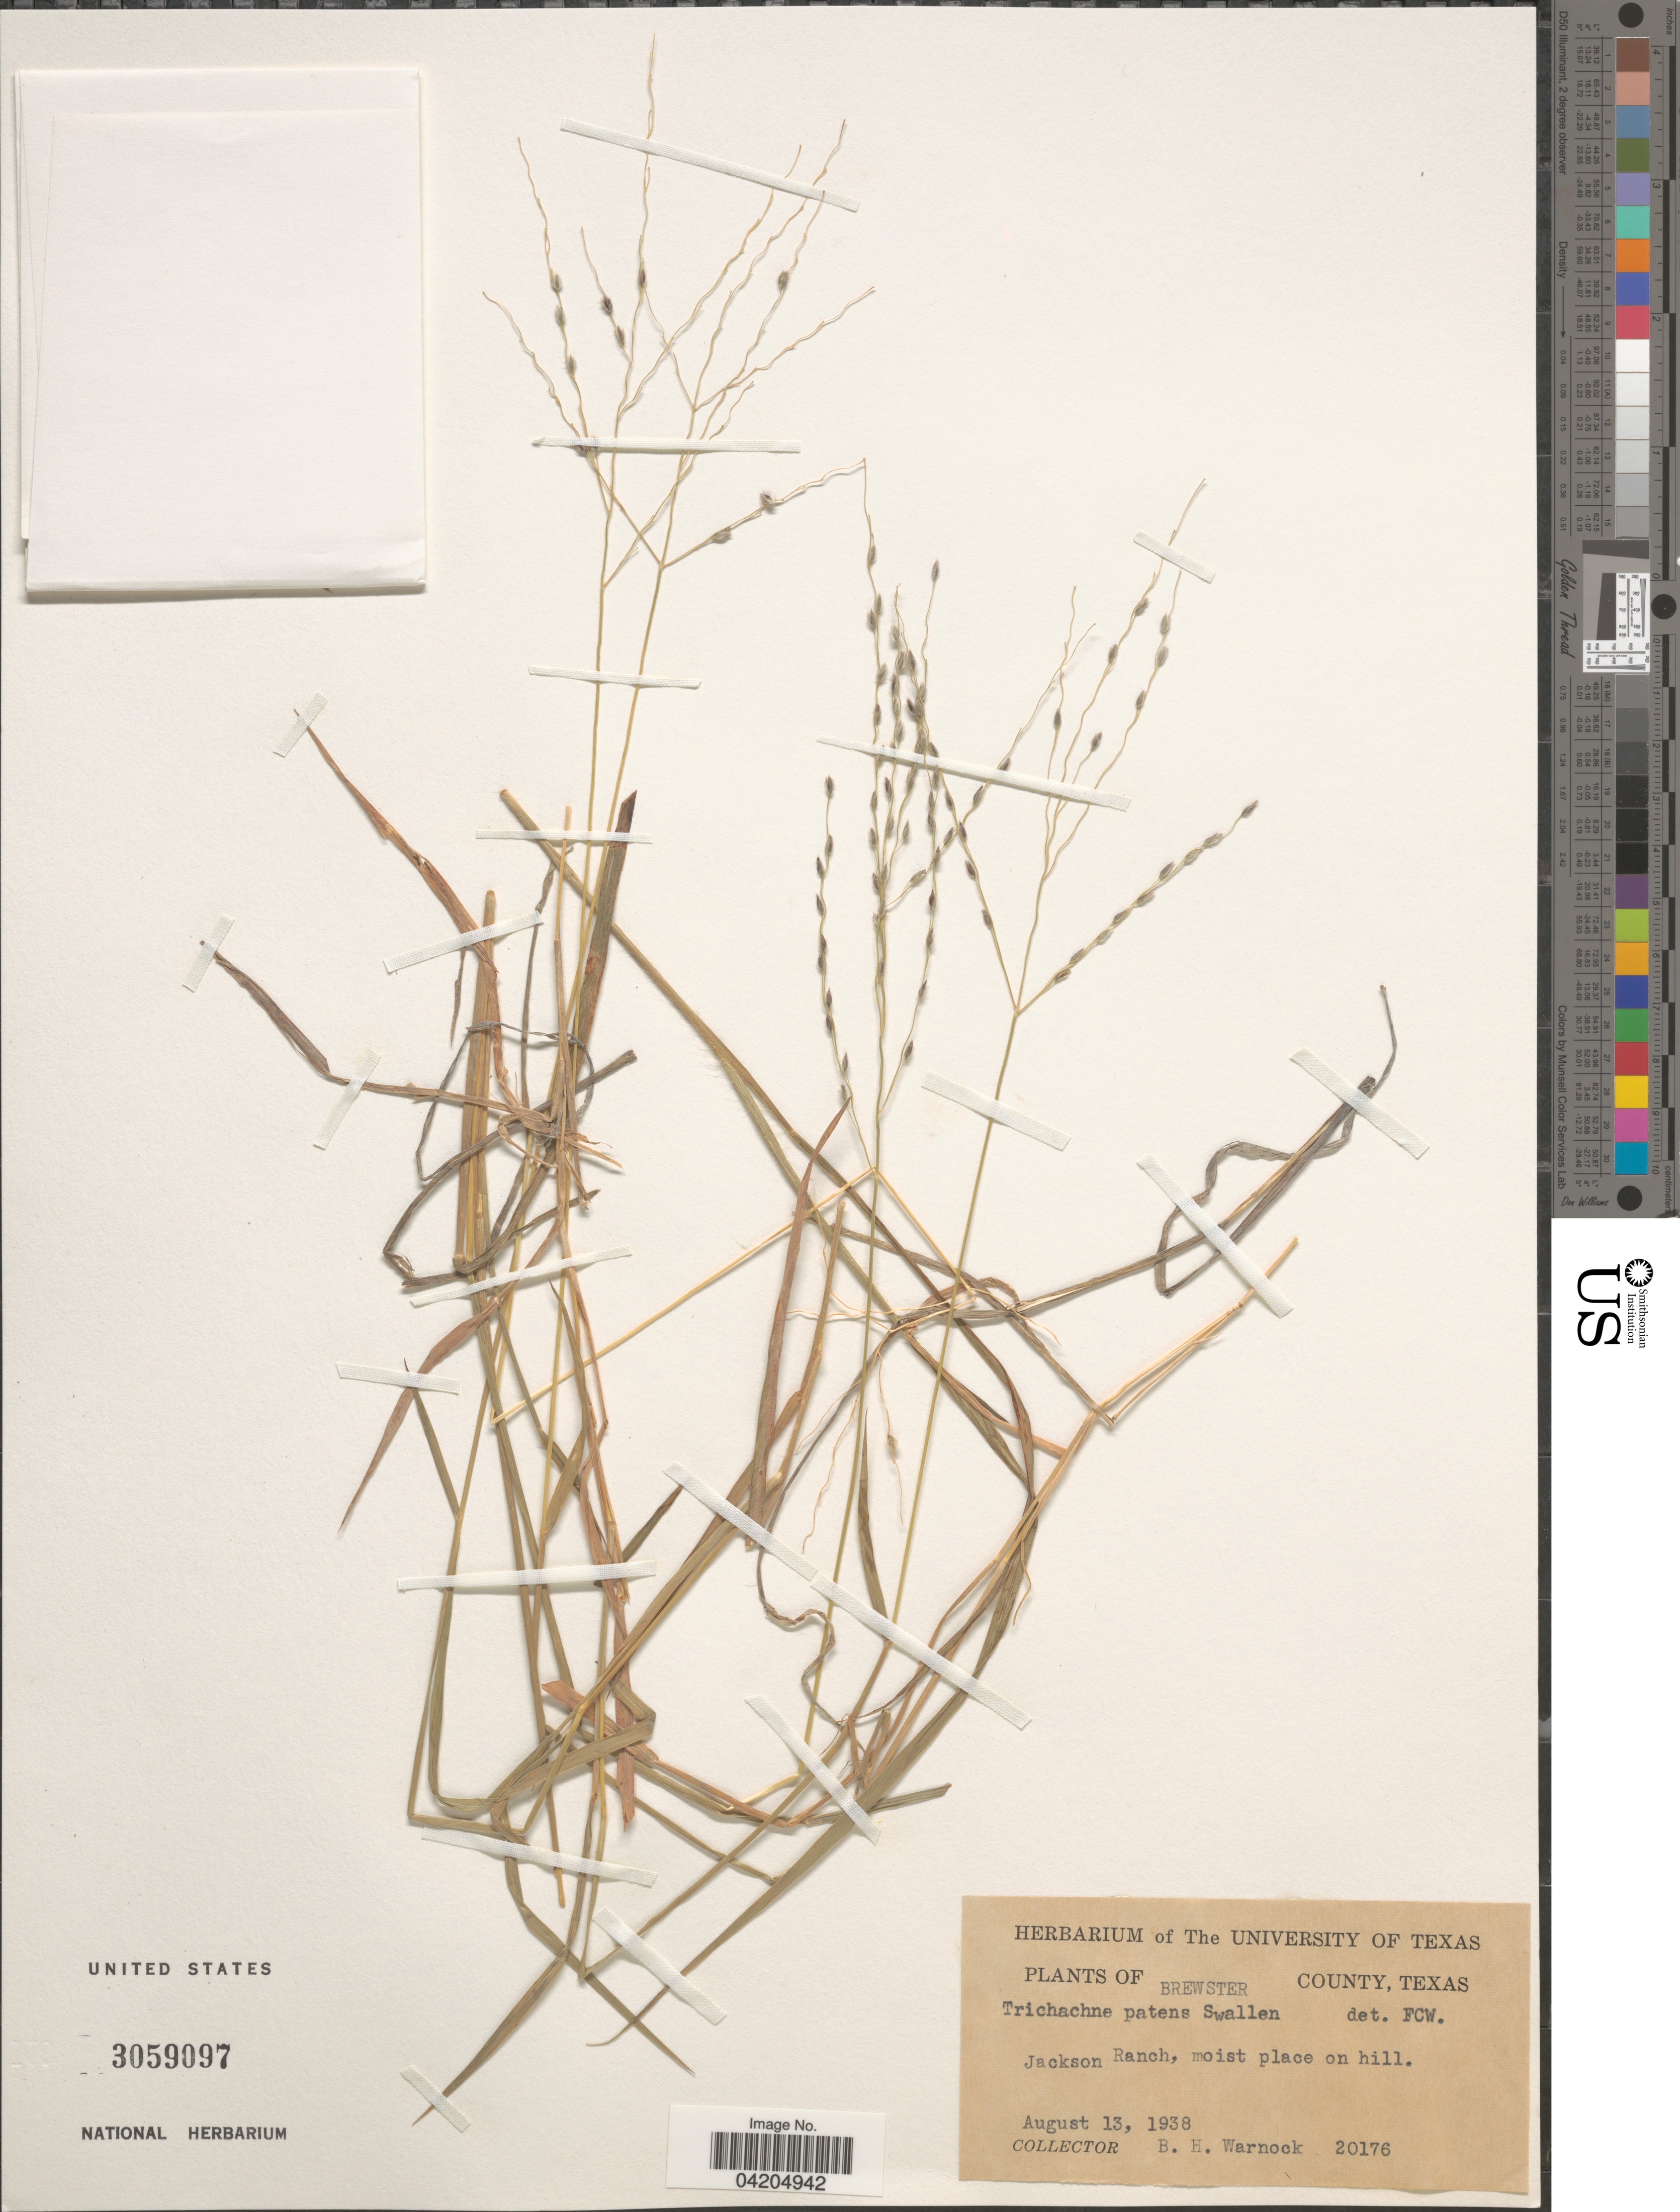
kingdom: Plantae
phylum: Tracheophyta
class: Liliopsida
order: Poales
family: Poaceae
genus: Digitaria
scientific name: Digitaria patens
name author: (Swallen) Henr.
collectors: B. H. Warnock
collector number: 20176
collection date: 1938-08-13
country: United States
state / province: Texas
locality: Brewster County. Jackson Ranch.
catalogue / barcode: US 3059097